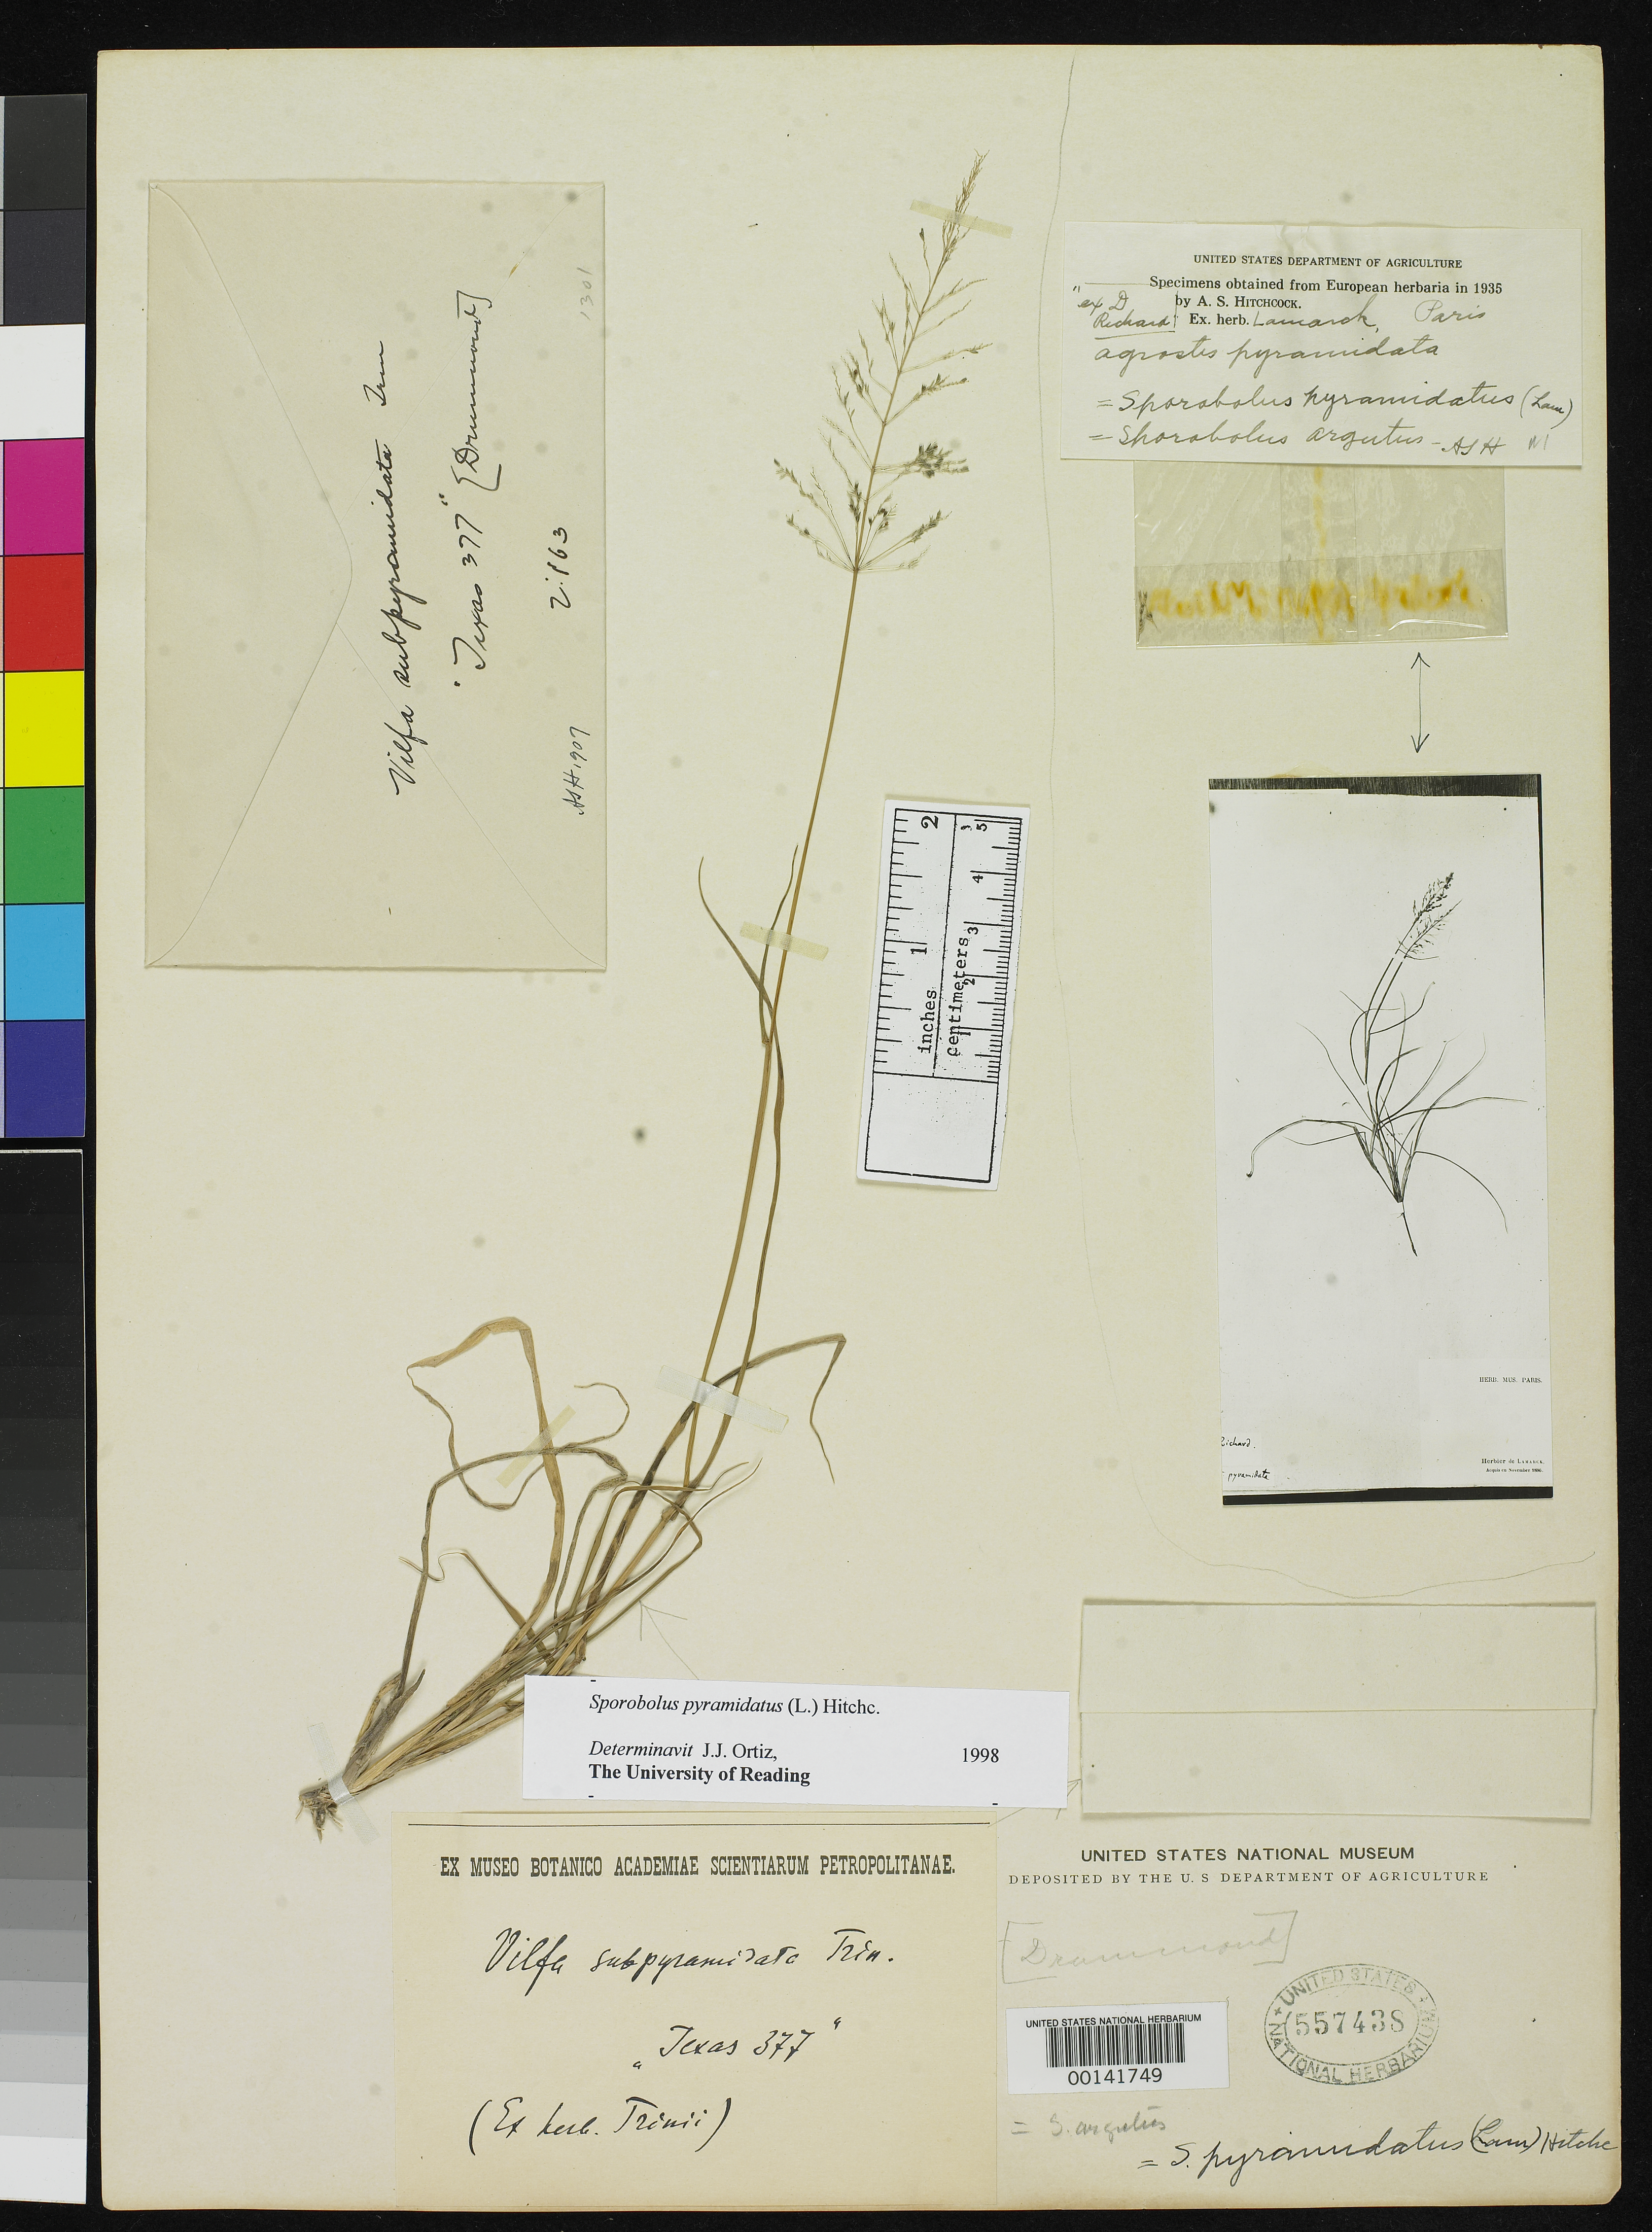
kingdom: Plantae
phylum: Tracheophyta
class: Liliopsida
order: Poales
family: Poaceae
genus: Vilfa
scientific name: Vilfa subpyramidata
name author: Trin.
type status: Isotype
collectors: T. Drummond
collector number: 377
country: United States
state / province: Texas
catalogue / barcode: US 557438